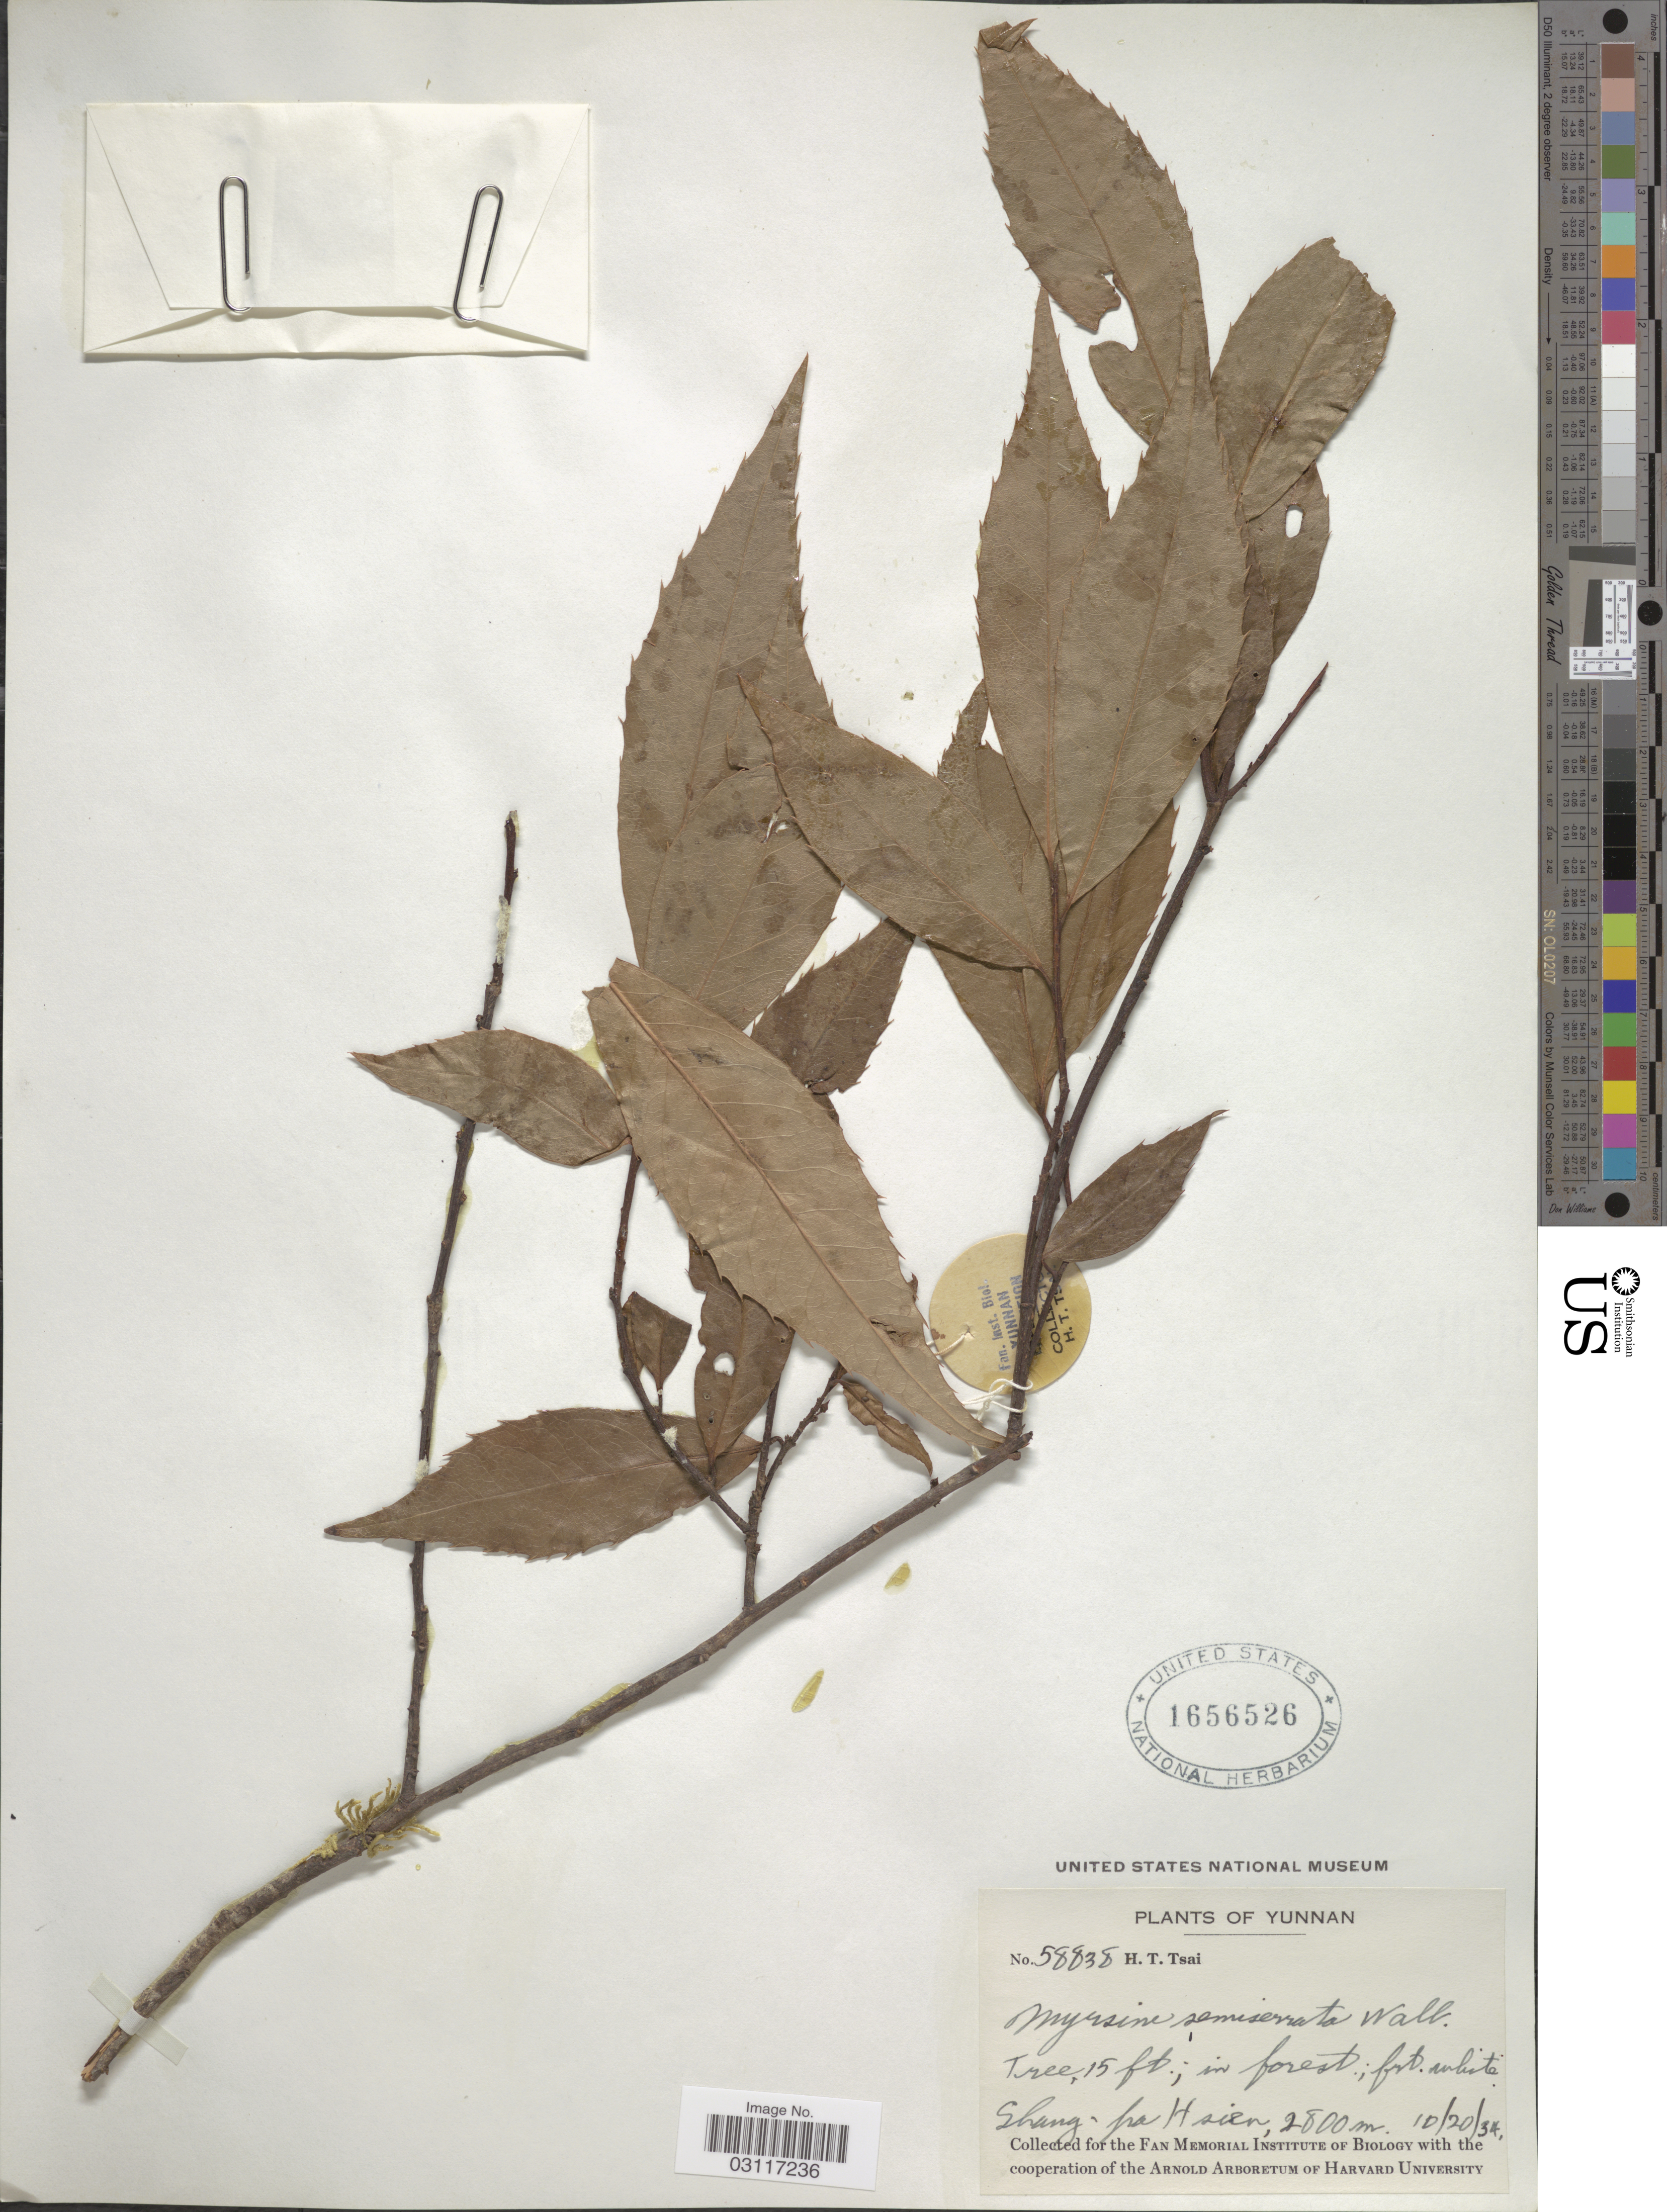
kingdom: Plantae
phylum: Tracheophyta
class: Magnoliopsida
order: Ericales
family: Primulaceae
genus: Myrsine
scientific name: Myrsine semiserrata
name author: Wall.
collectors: H. Tsai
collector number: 58838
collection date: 1934-10-20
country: China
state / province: Yunnan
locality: Shang-pa Hsien.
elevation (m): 2800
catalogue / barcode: US 1656526